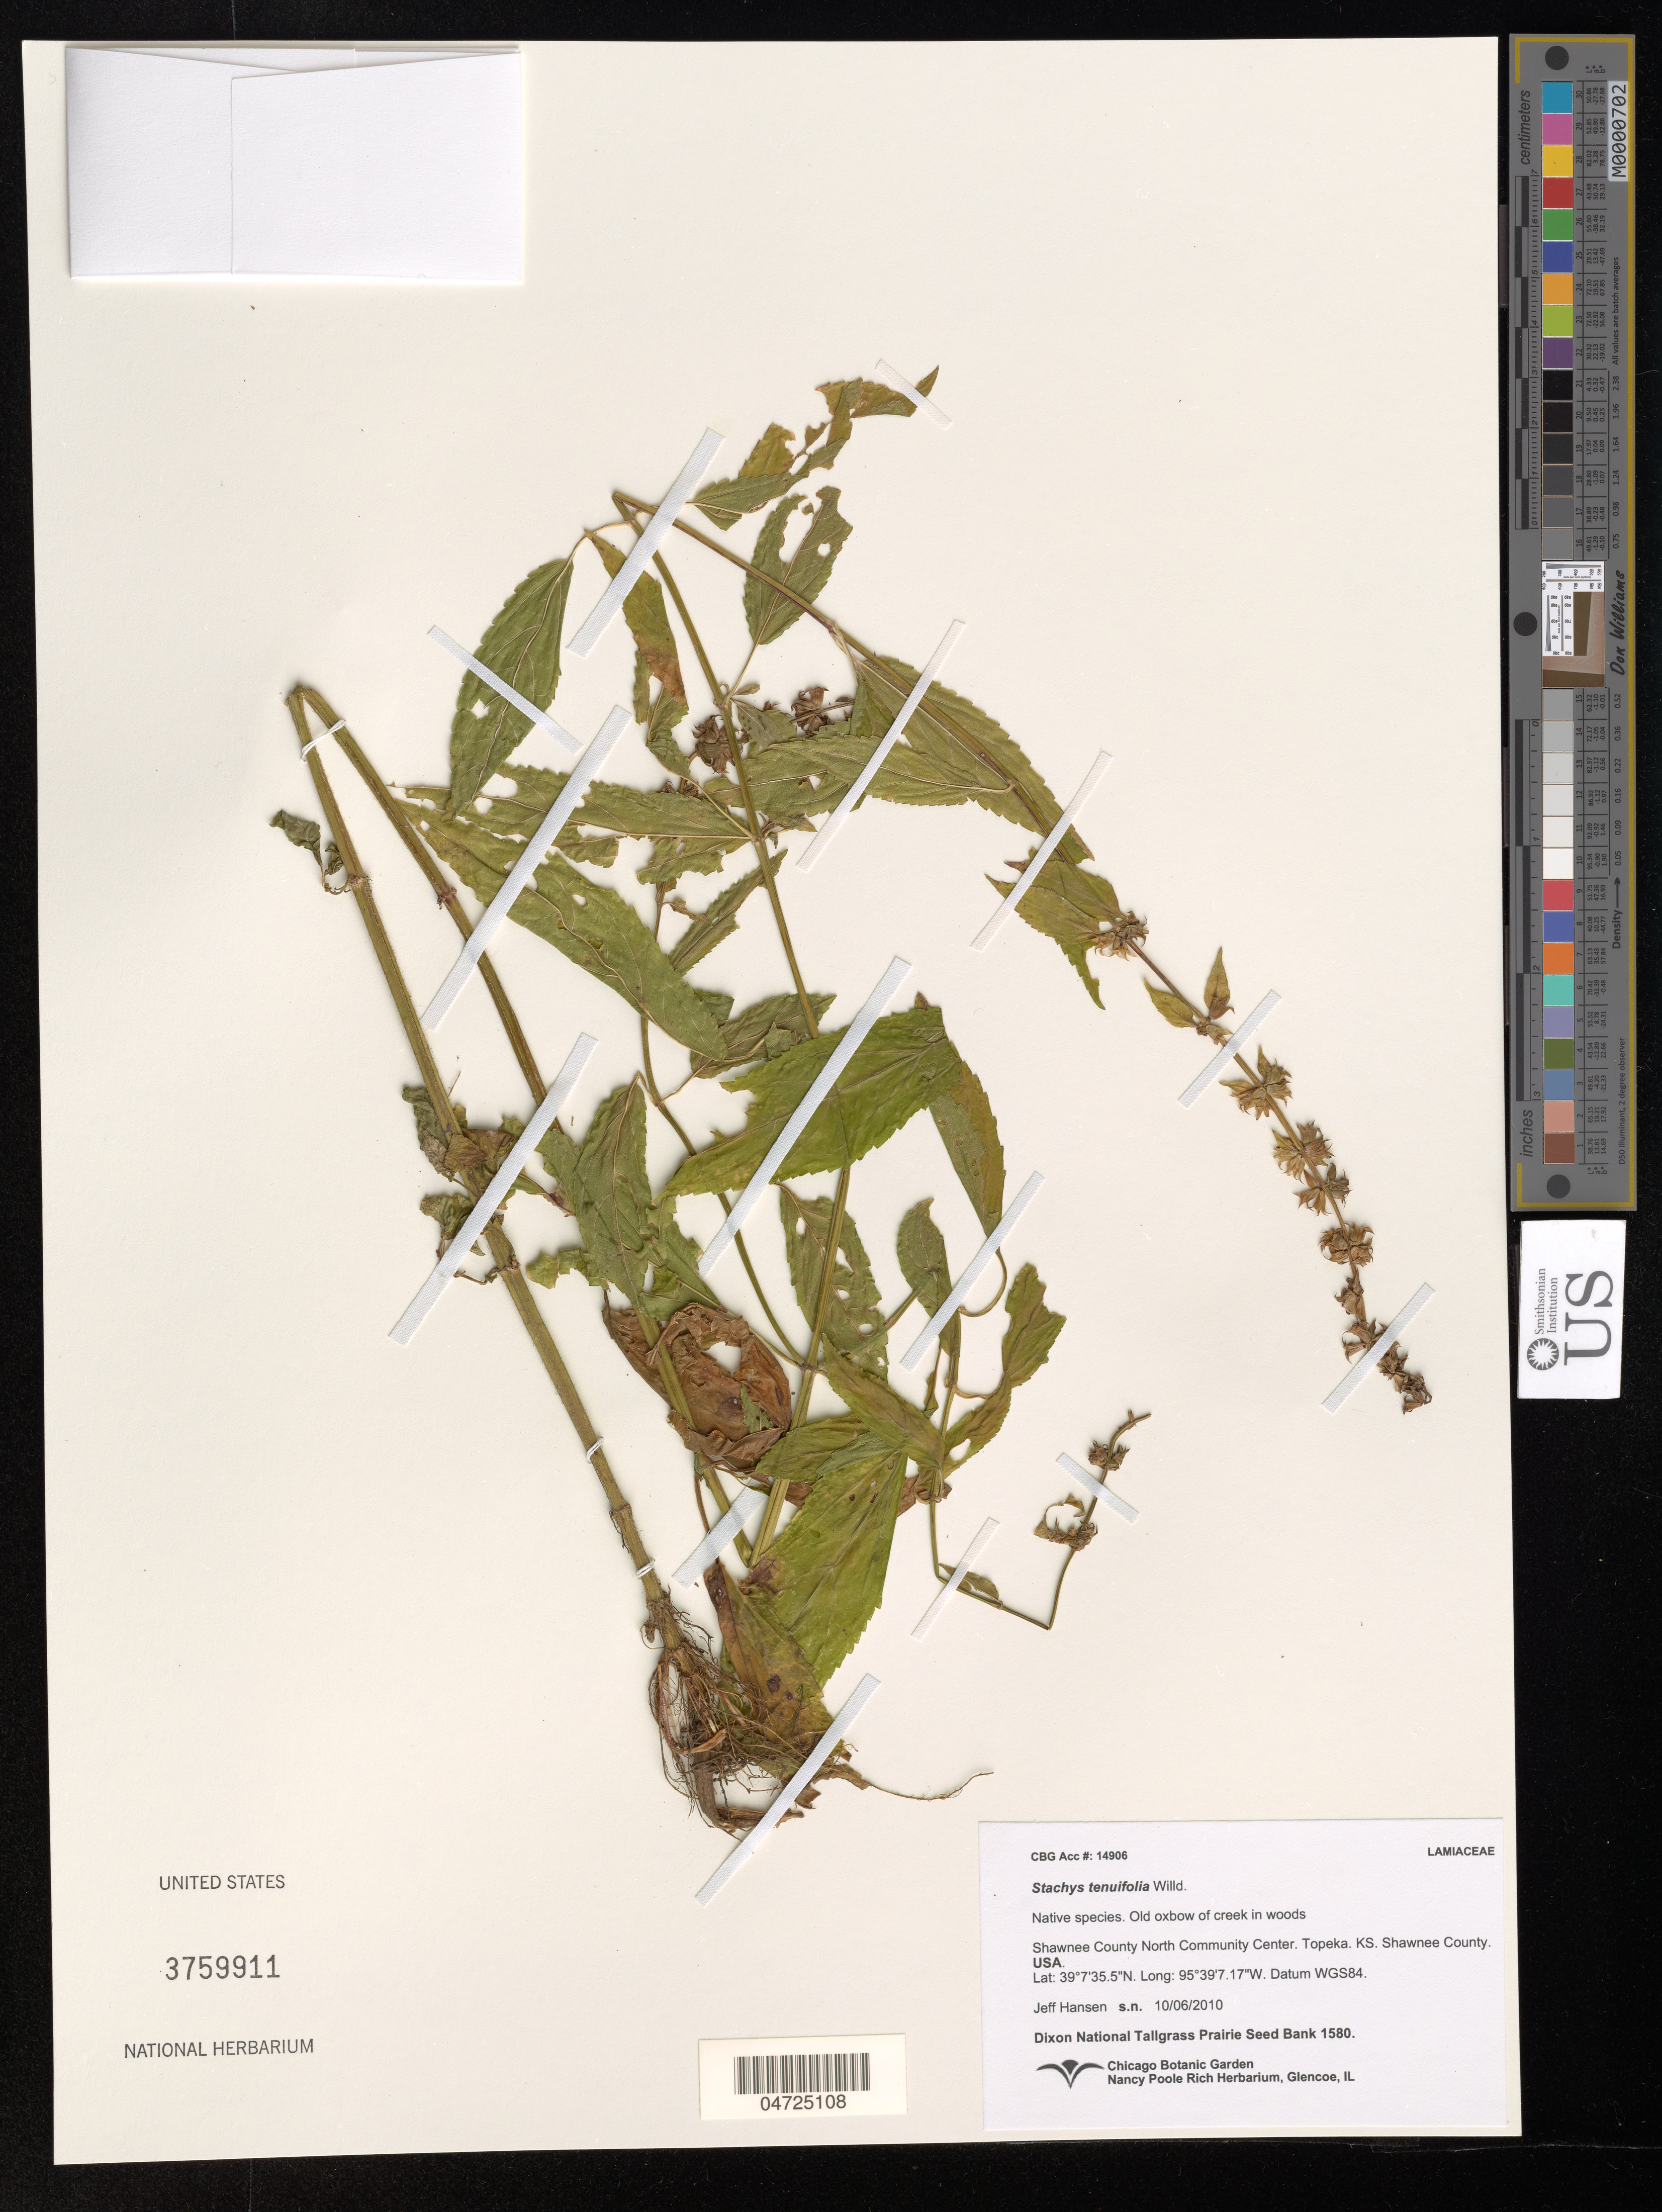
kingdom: Plantae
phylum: Tracheophyta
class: Magnoliopsida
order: Lamiales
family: Lamiaceae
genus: Stachys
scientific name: Stachys tenuifolia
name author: Willd.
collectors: J. Hansen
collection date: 2010-10-06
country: United States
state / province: Kansas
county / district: Shawnee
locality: Shawnee County North Community Center. Topeka. Shawnee County. Datum WGS84.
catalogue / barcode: US 3759911